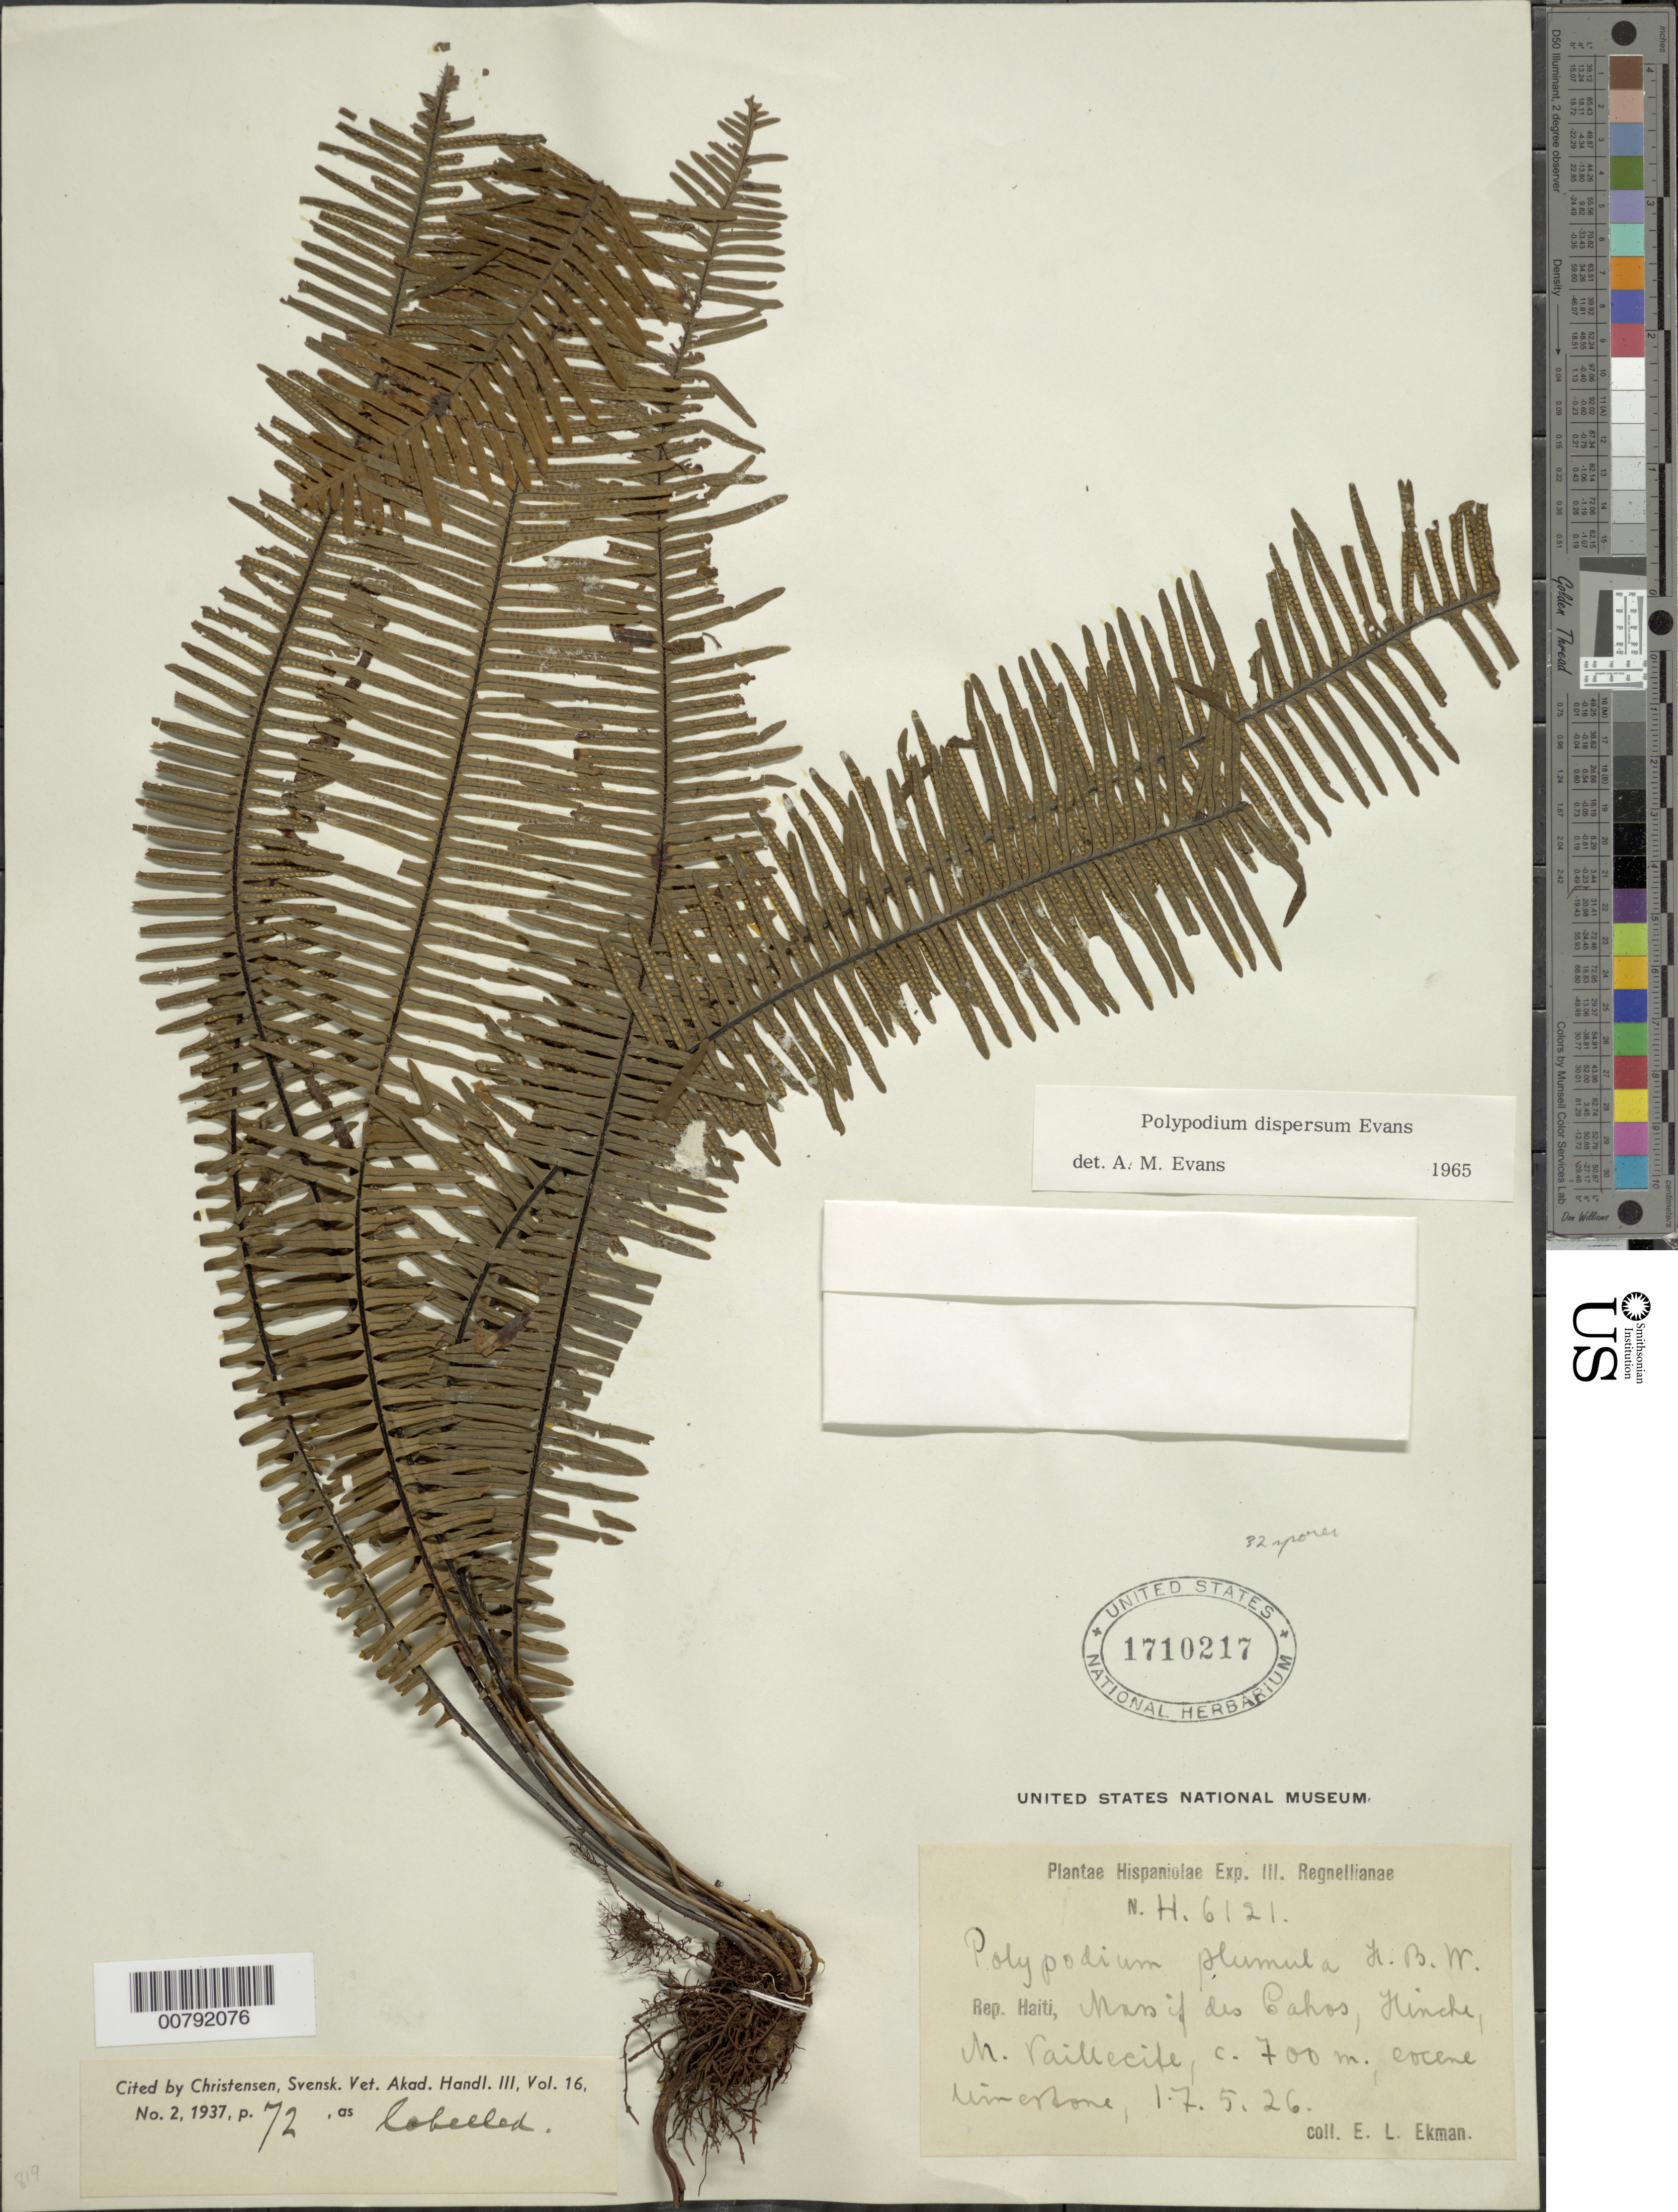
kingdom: Plantae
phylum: Tracheophyta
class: Polypodiopsida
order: Polypodiales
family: Polypodiaceae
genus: Pecluma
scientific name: Pecluma dispersa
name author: (A.M. Evans) M.G. Price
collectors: E. L. Ekman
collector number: H 6121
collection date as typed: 17 May 1926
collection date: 1926-05-17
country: Haiti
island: Hispaniola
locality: Massif des Cahos, Hinche, M. Vaillecife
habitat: Limestone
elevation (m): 700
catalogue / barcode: US 1710217